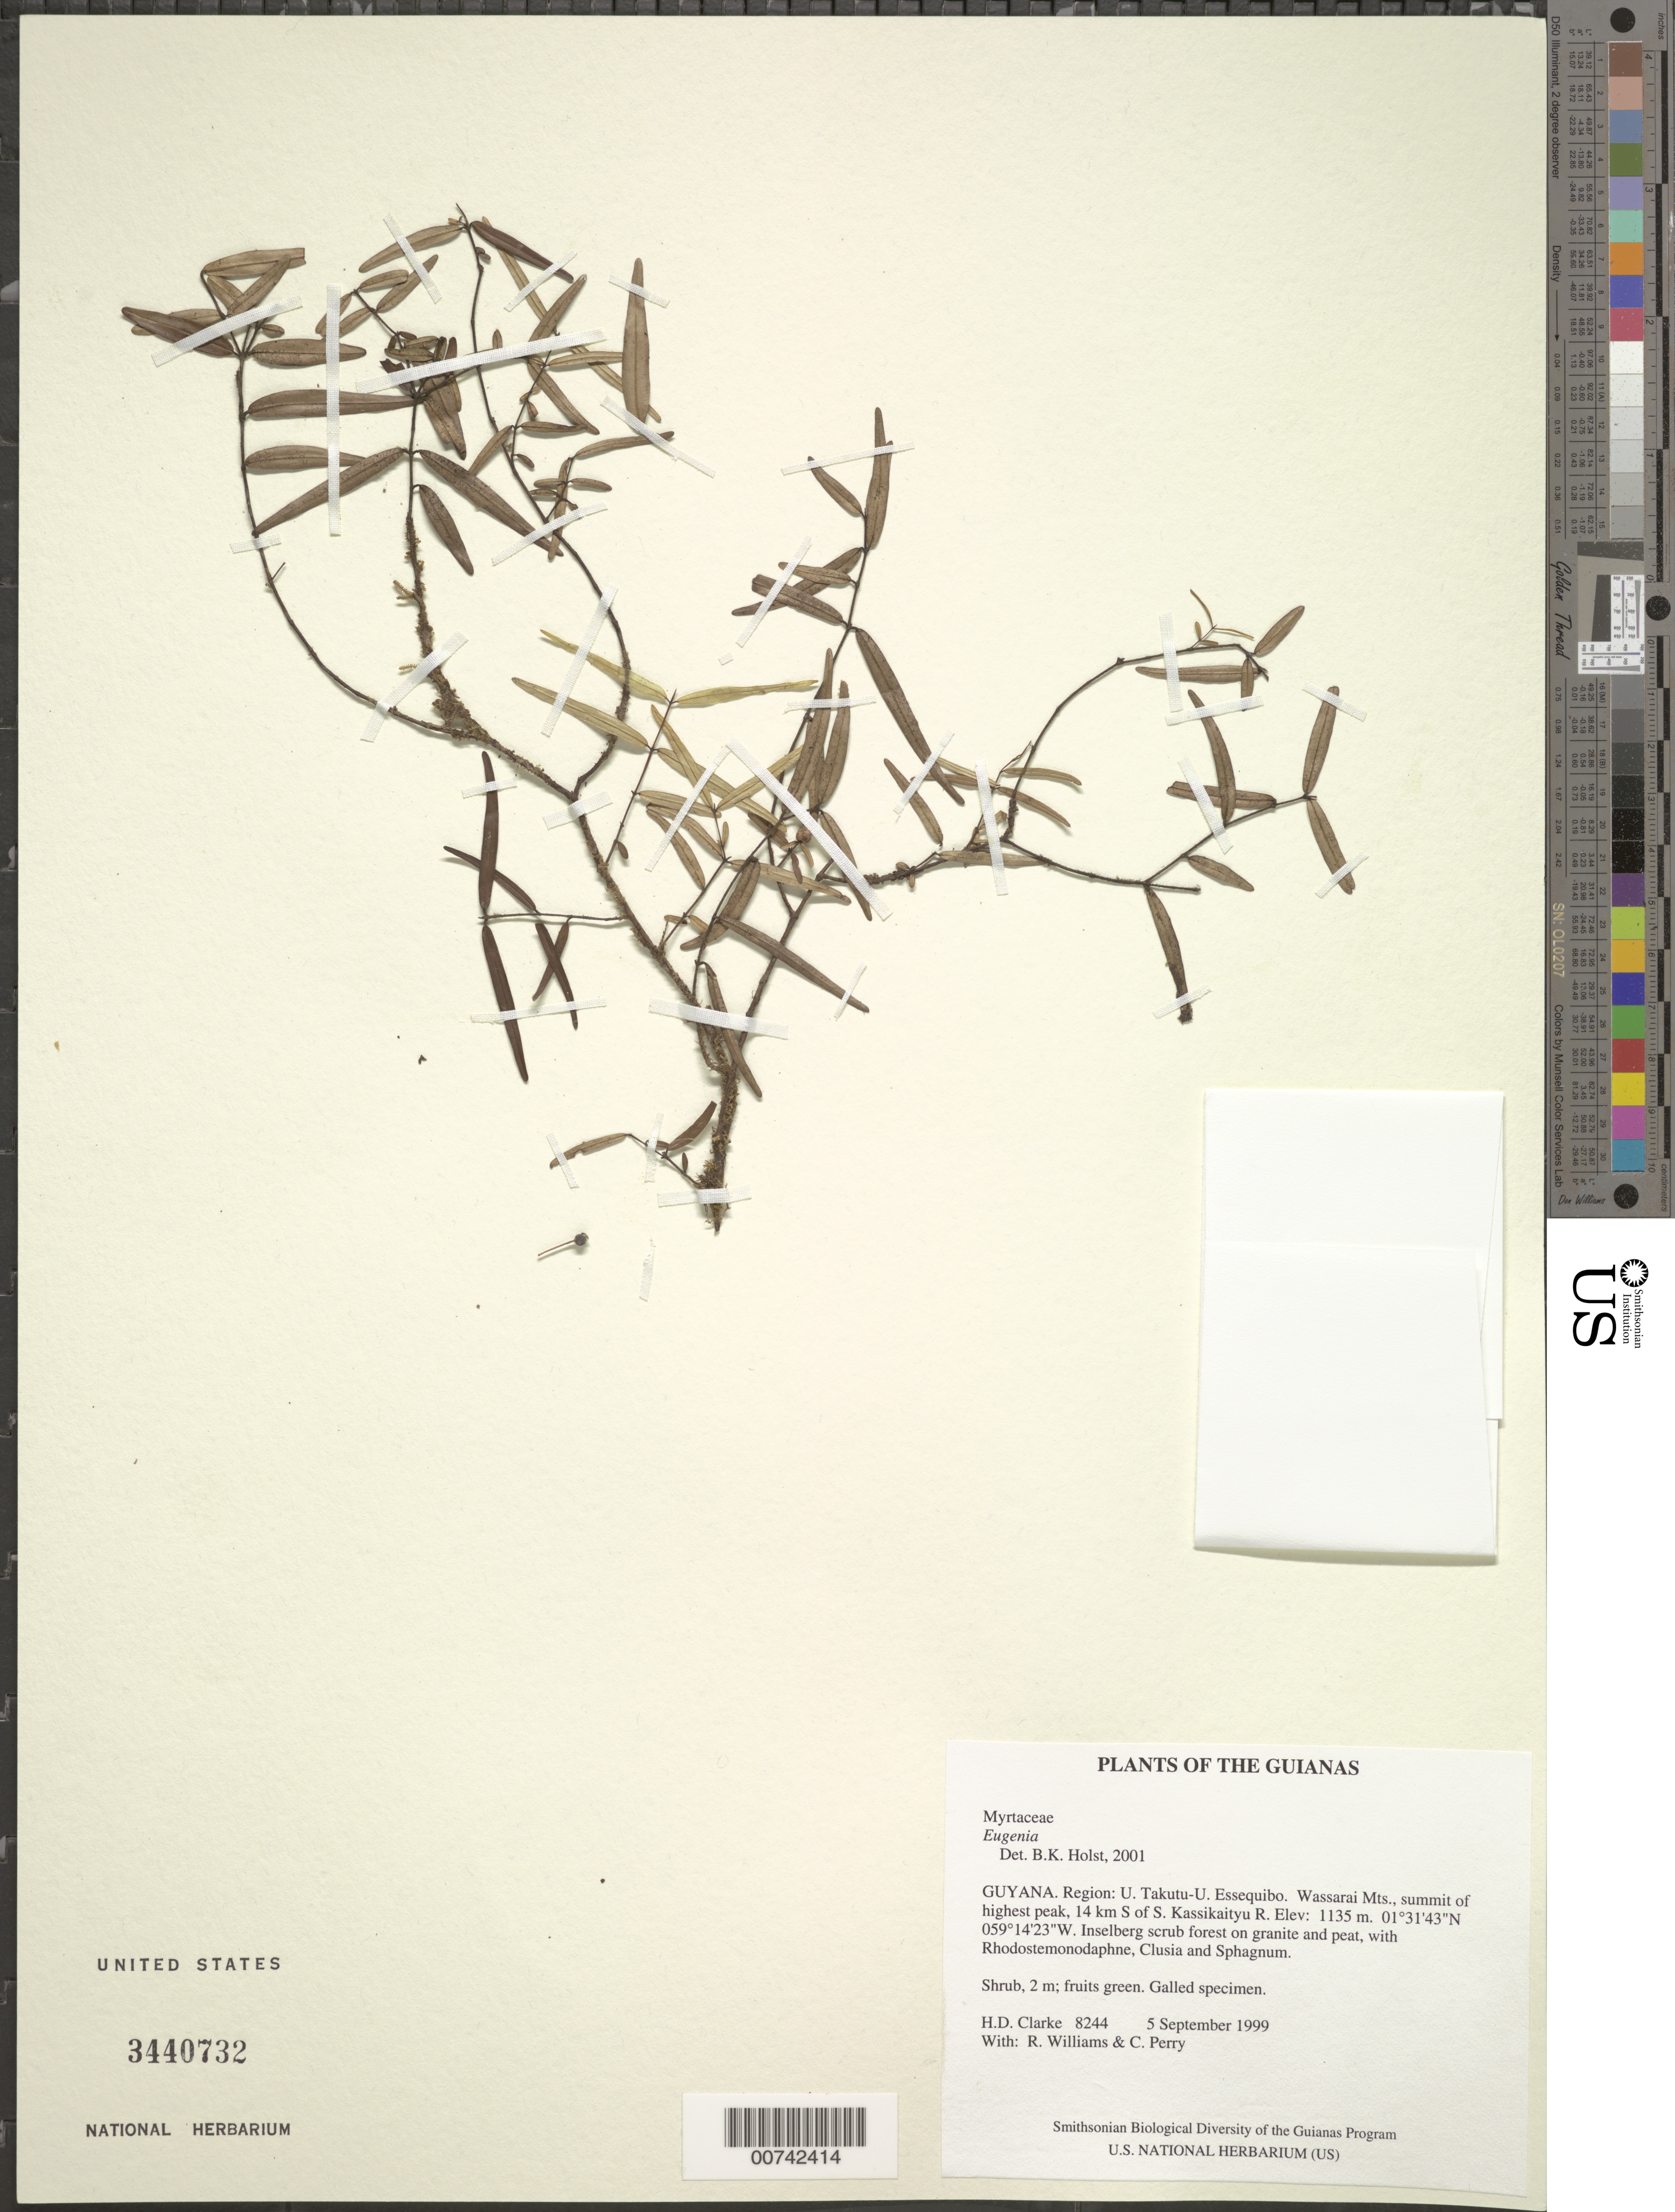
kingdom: Plantae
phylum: Tracheophyta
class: Magnoliopsida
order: Myrtales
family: Myrtaceae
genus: Eugenia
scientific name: Eugenia sp.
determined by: Holst, Bruce K.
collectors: H. D. Clarke, R. Williams & C. Perry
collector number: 8244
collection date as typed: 5 September 1999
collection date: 1999-09-05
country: Guyana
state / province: U. Takutu-U. Essequibo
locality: Wassarai Mts., summit of highest peak, 14 km S of S. Kassikaityu R.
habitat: Inselberg scrub forest on granite and peat, with Rhodostemonodaphne, Clusia and Sphagnum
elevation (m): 1135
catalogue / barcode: US 3440732